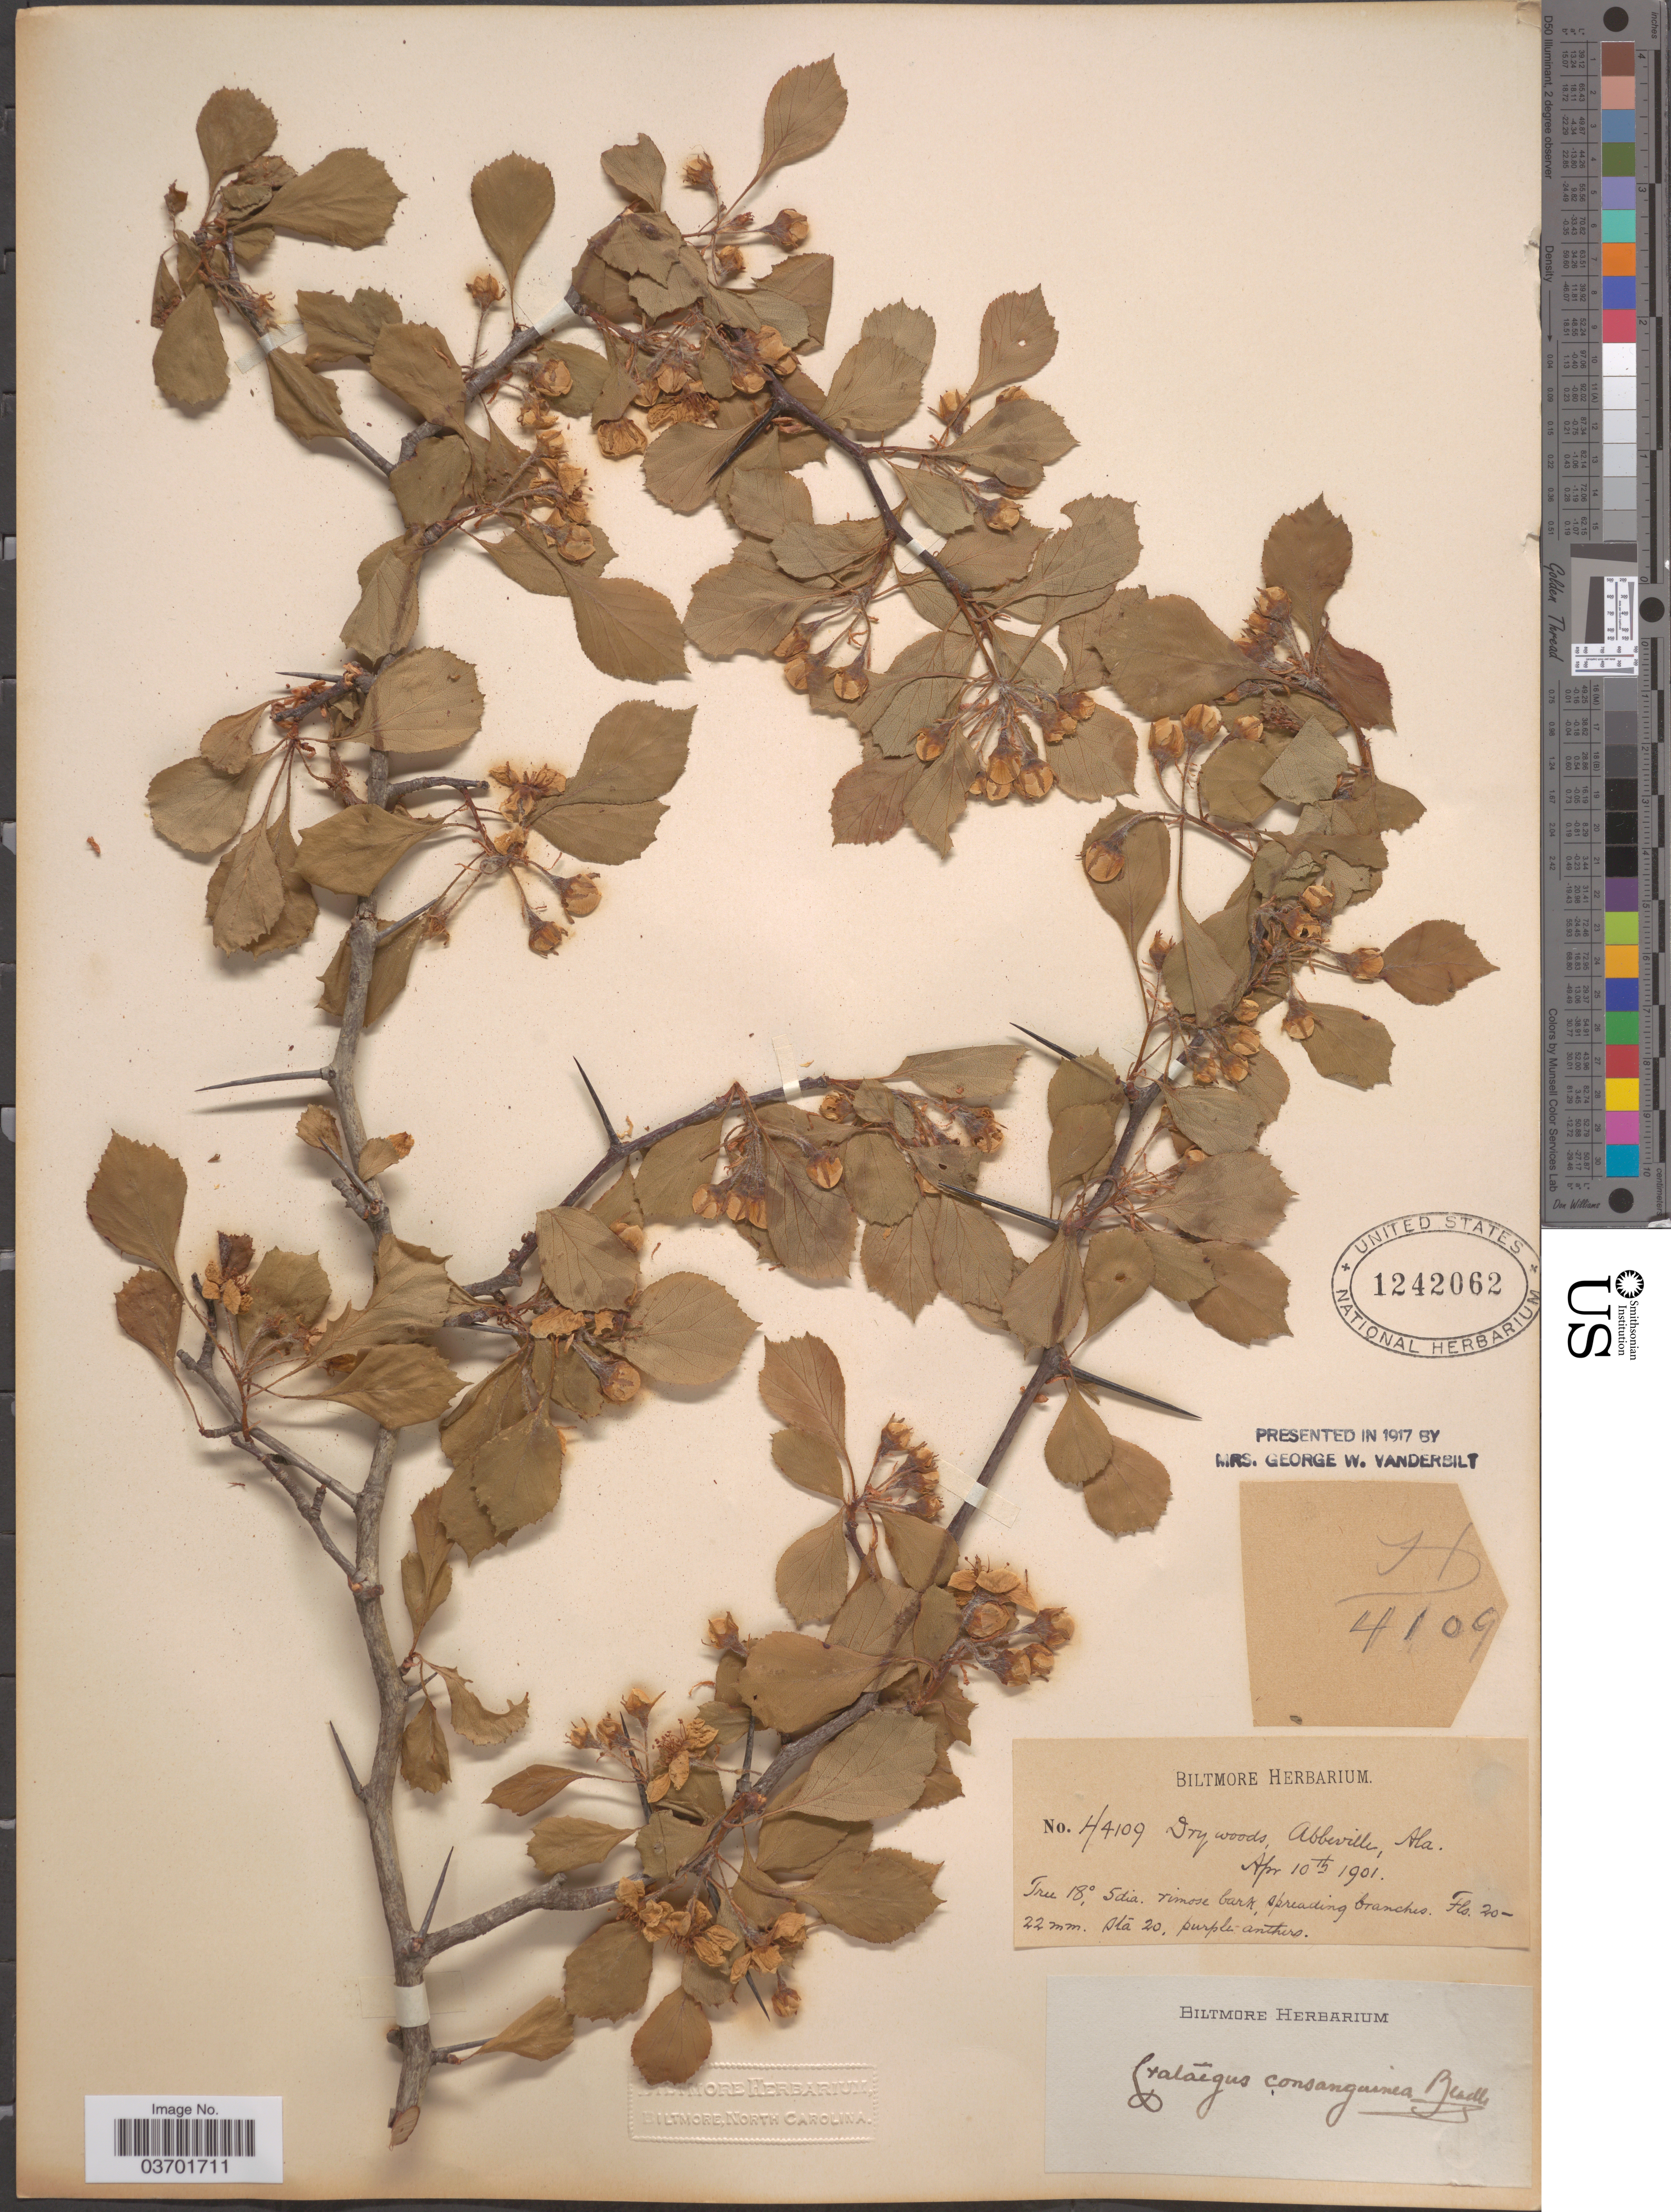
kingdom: Plantae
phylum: Tracheophyta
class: Magnoliopsida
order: Rosales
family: Rosaceae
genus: Crataegus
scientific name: Crataegus segnis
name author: Beadle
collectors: ex herb. Biltmore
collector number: H4109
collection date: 1901-04-10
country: United States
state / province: Alabama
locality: Abbeville.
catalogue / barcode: US 1242062